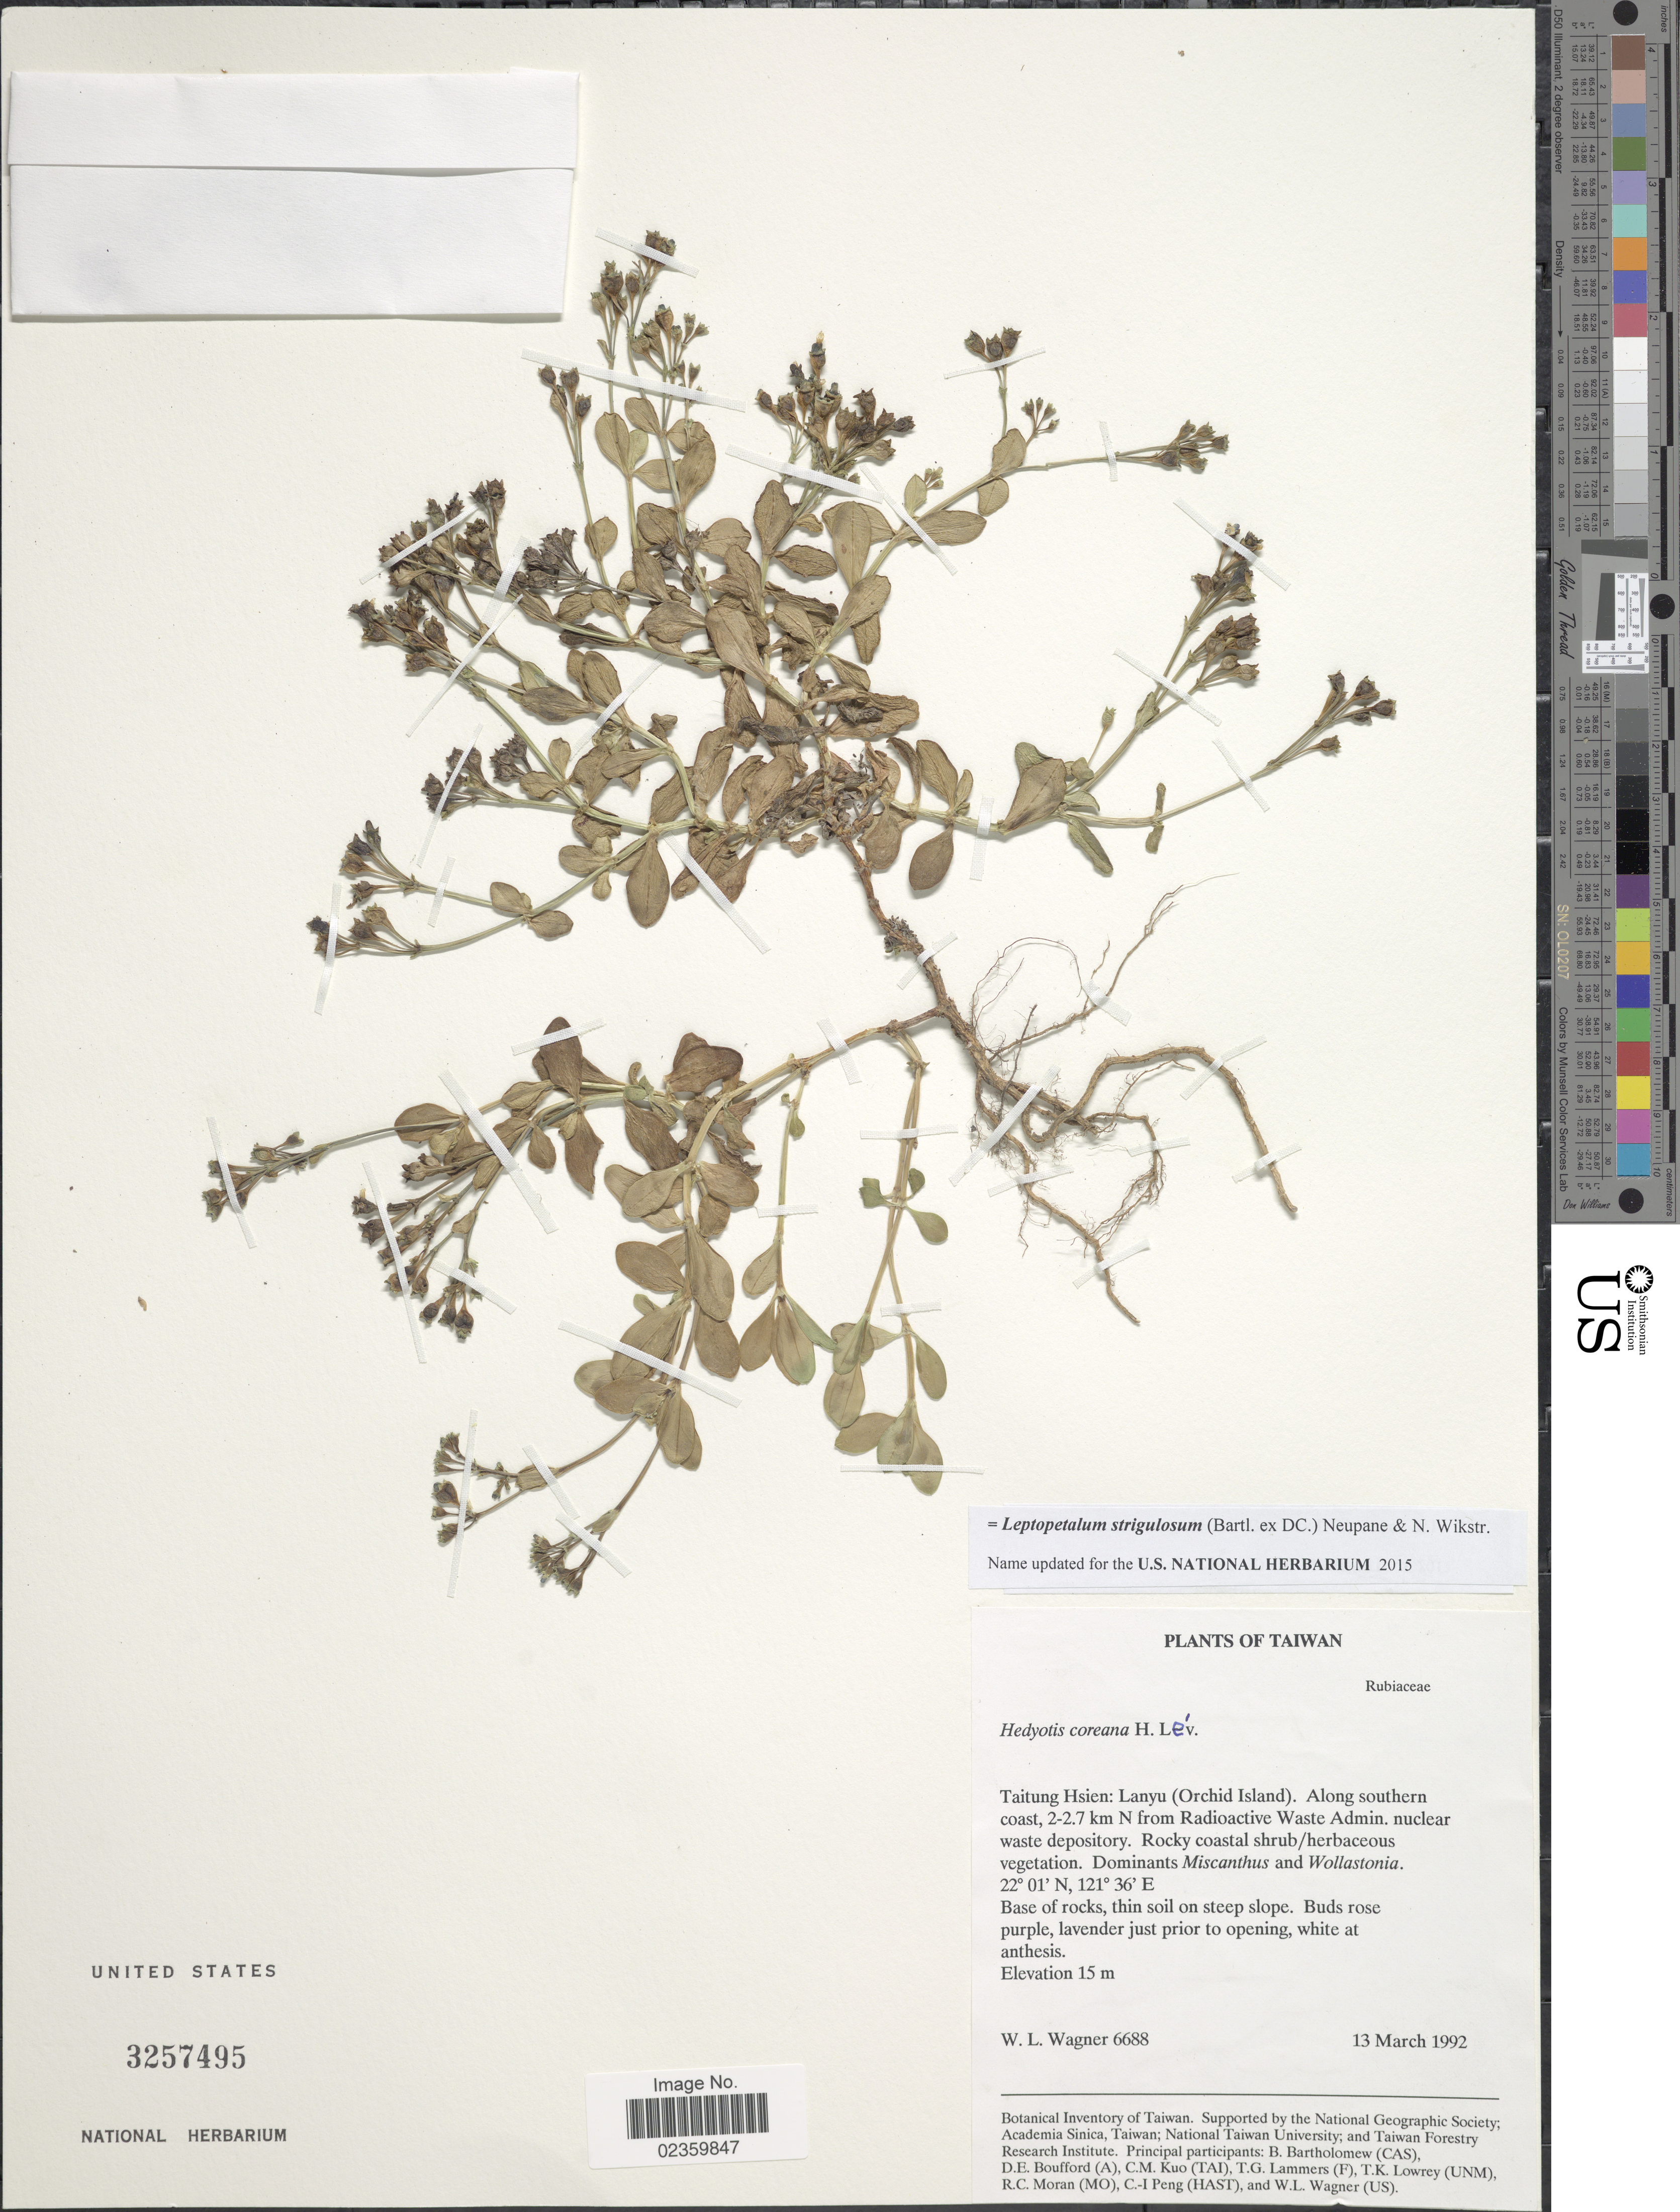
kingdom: Plantae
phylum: Tracheophyta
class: Magnoliopsida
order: Gentianales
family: Rubiaceae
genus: Leptopetalum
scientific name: Leptopetalum strigulosum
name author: (Bartl. ex DC.) Neupane & N. Wikstr.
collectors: W. L. Wagner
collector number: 6688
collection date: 1992-03-13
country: Taiwan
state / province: Taitung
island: Lanyu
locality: Taitung Hsien: Lanyu (Orchid Island). Along southern coast, 2-2.7 km N from Radioactive Waste Admin. nuclear waste depository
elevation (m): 15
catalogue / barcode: US 3257495